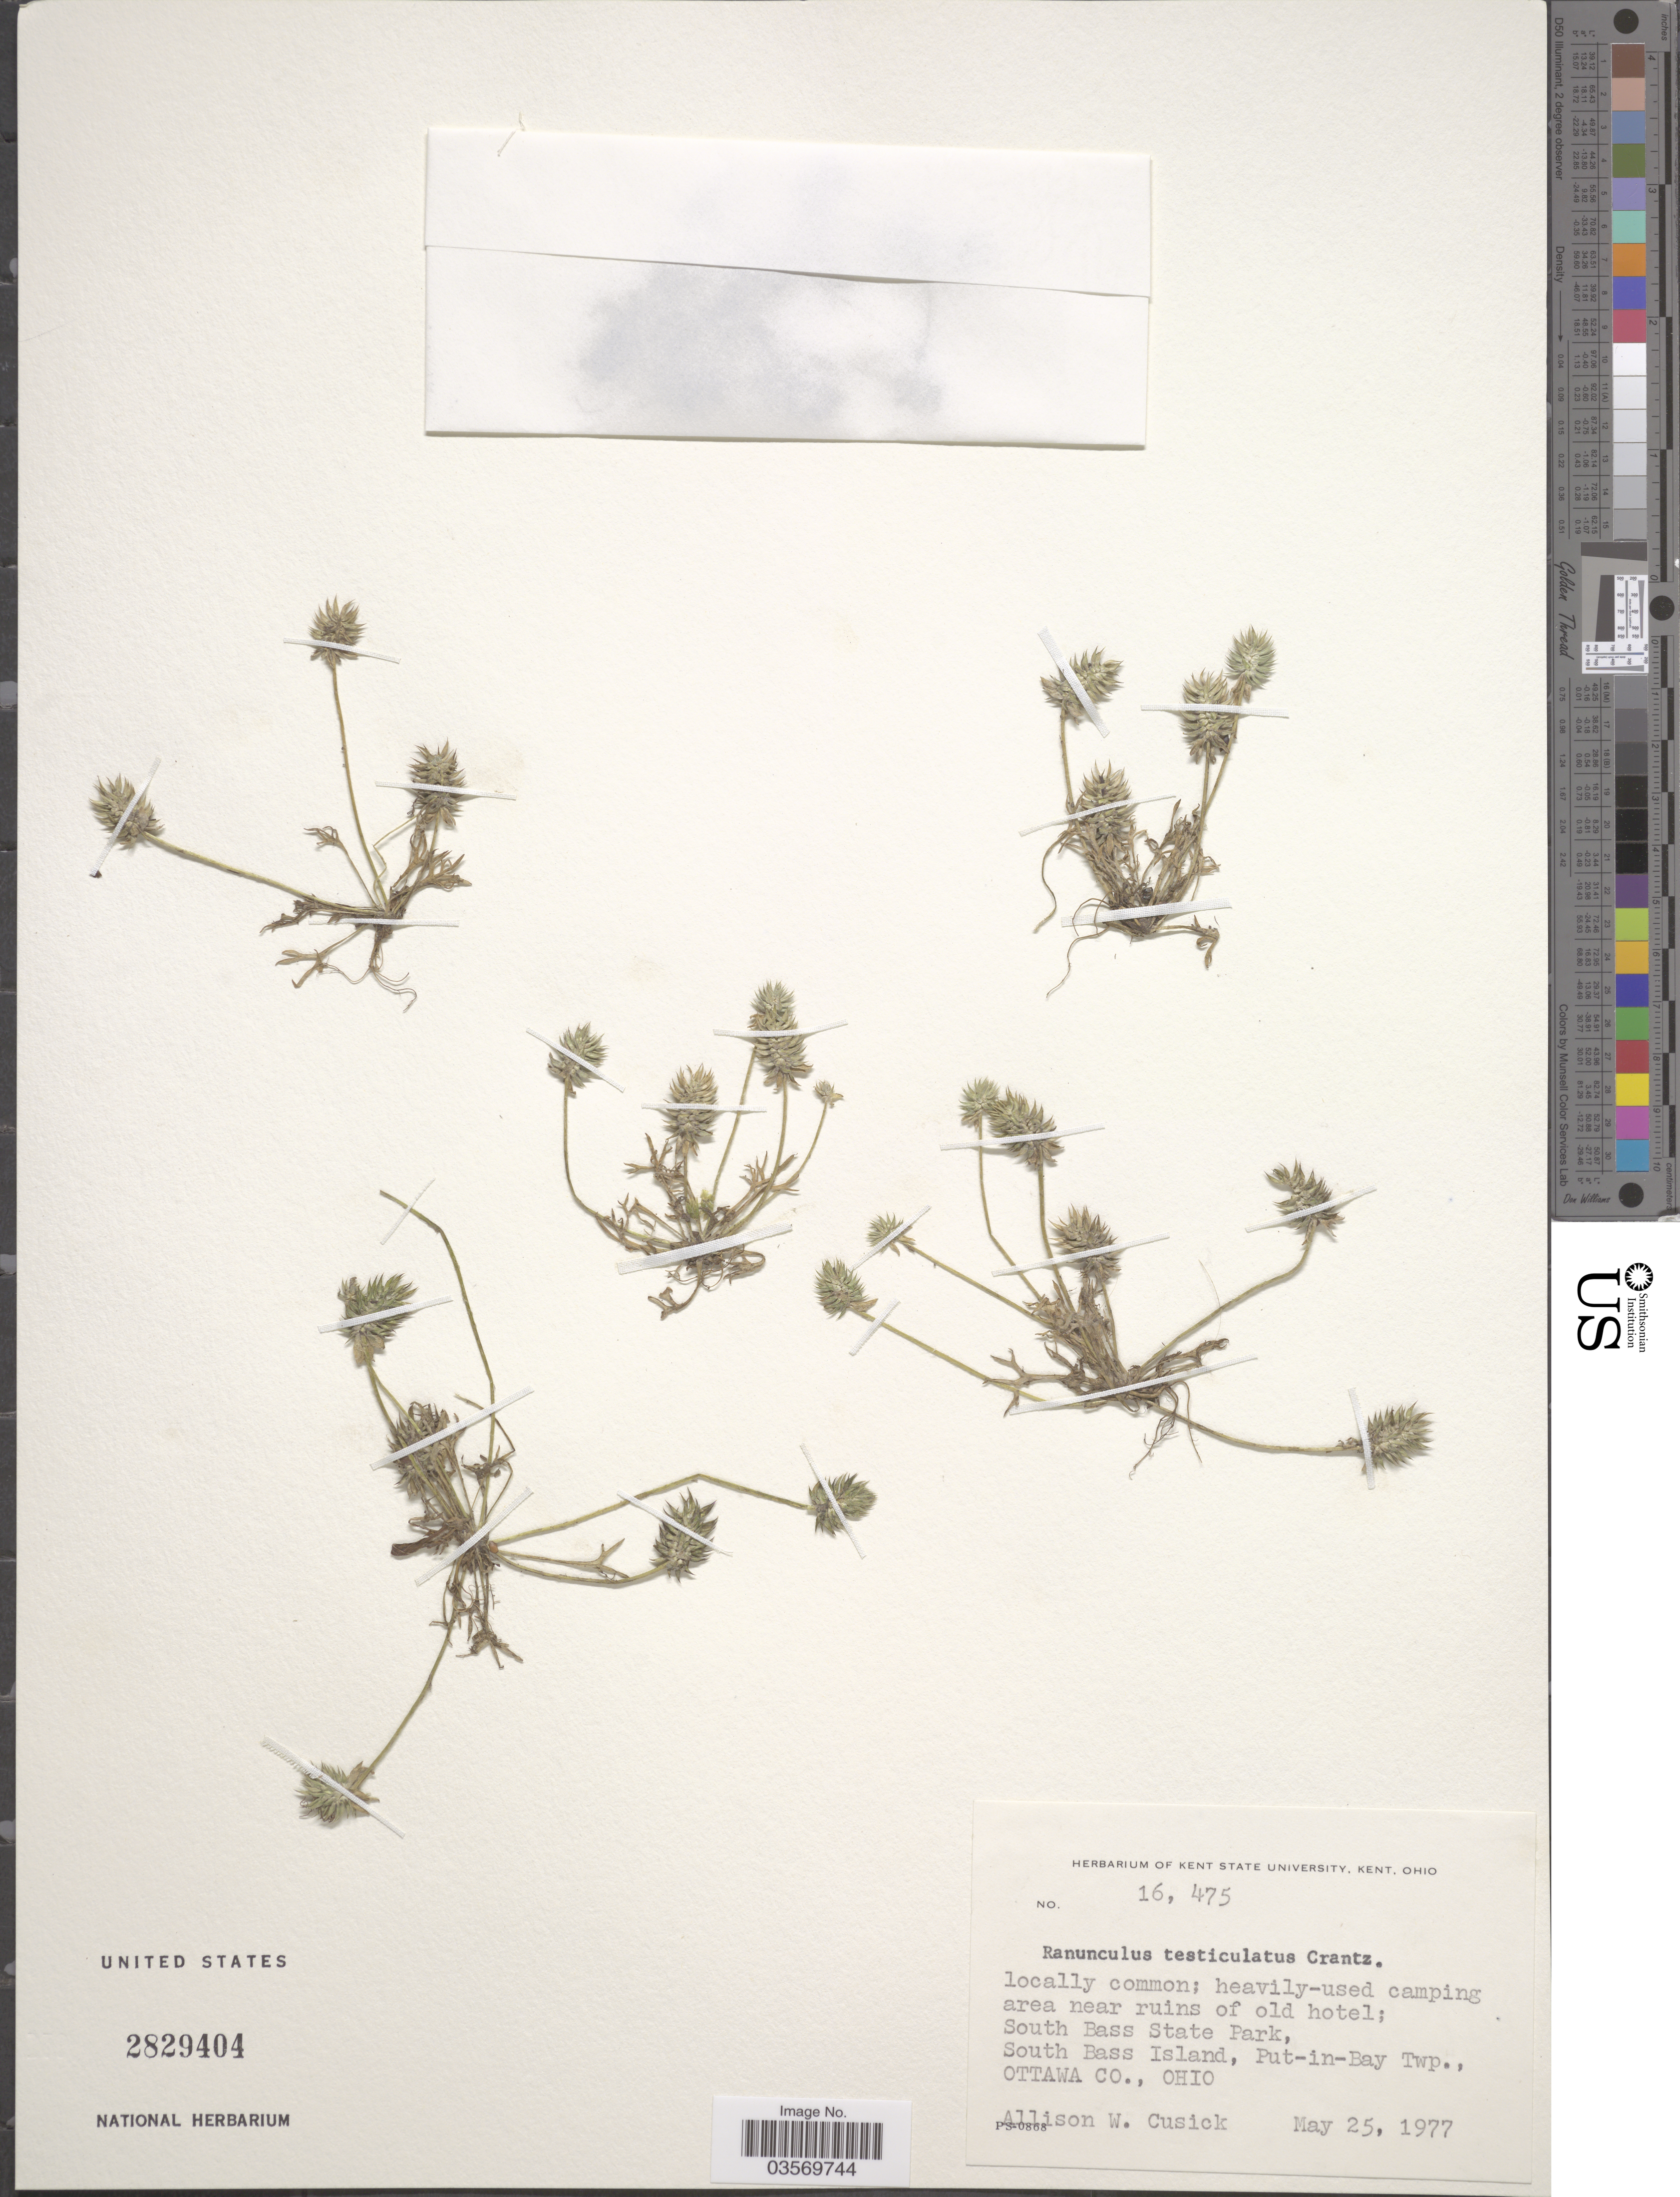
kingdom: Plantae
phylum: Tracheophyta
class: Magnoliopsida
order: Ranunculales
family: Ranunculaceae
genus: Ranunculus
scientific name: Ranunculus testiculatus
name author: Crantz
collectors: A. Cusick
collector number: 16475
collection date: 1977-05-25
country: United States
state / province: Ohio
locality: South Bass State Park, South Bass Island, Put-in-Bay Twp., Ottawa Co.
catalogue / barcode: US 2829404